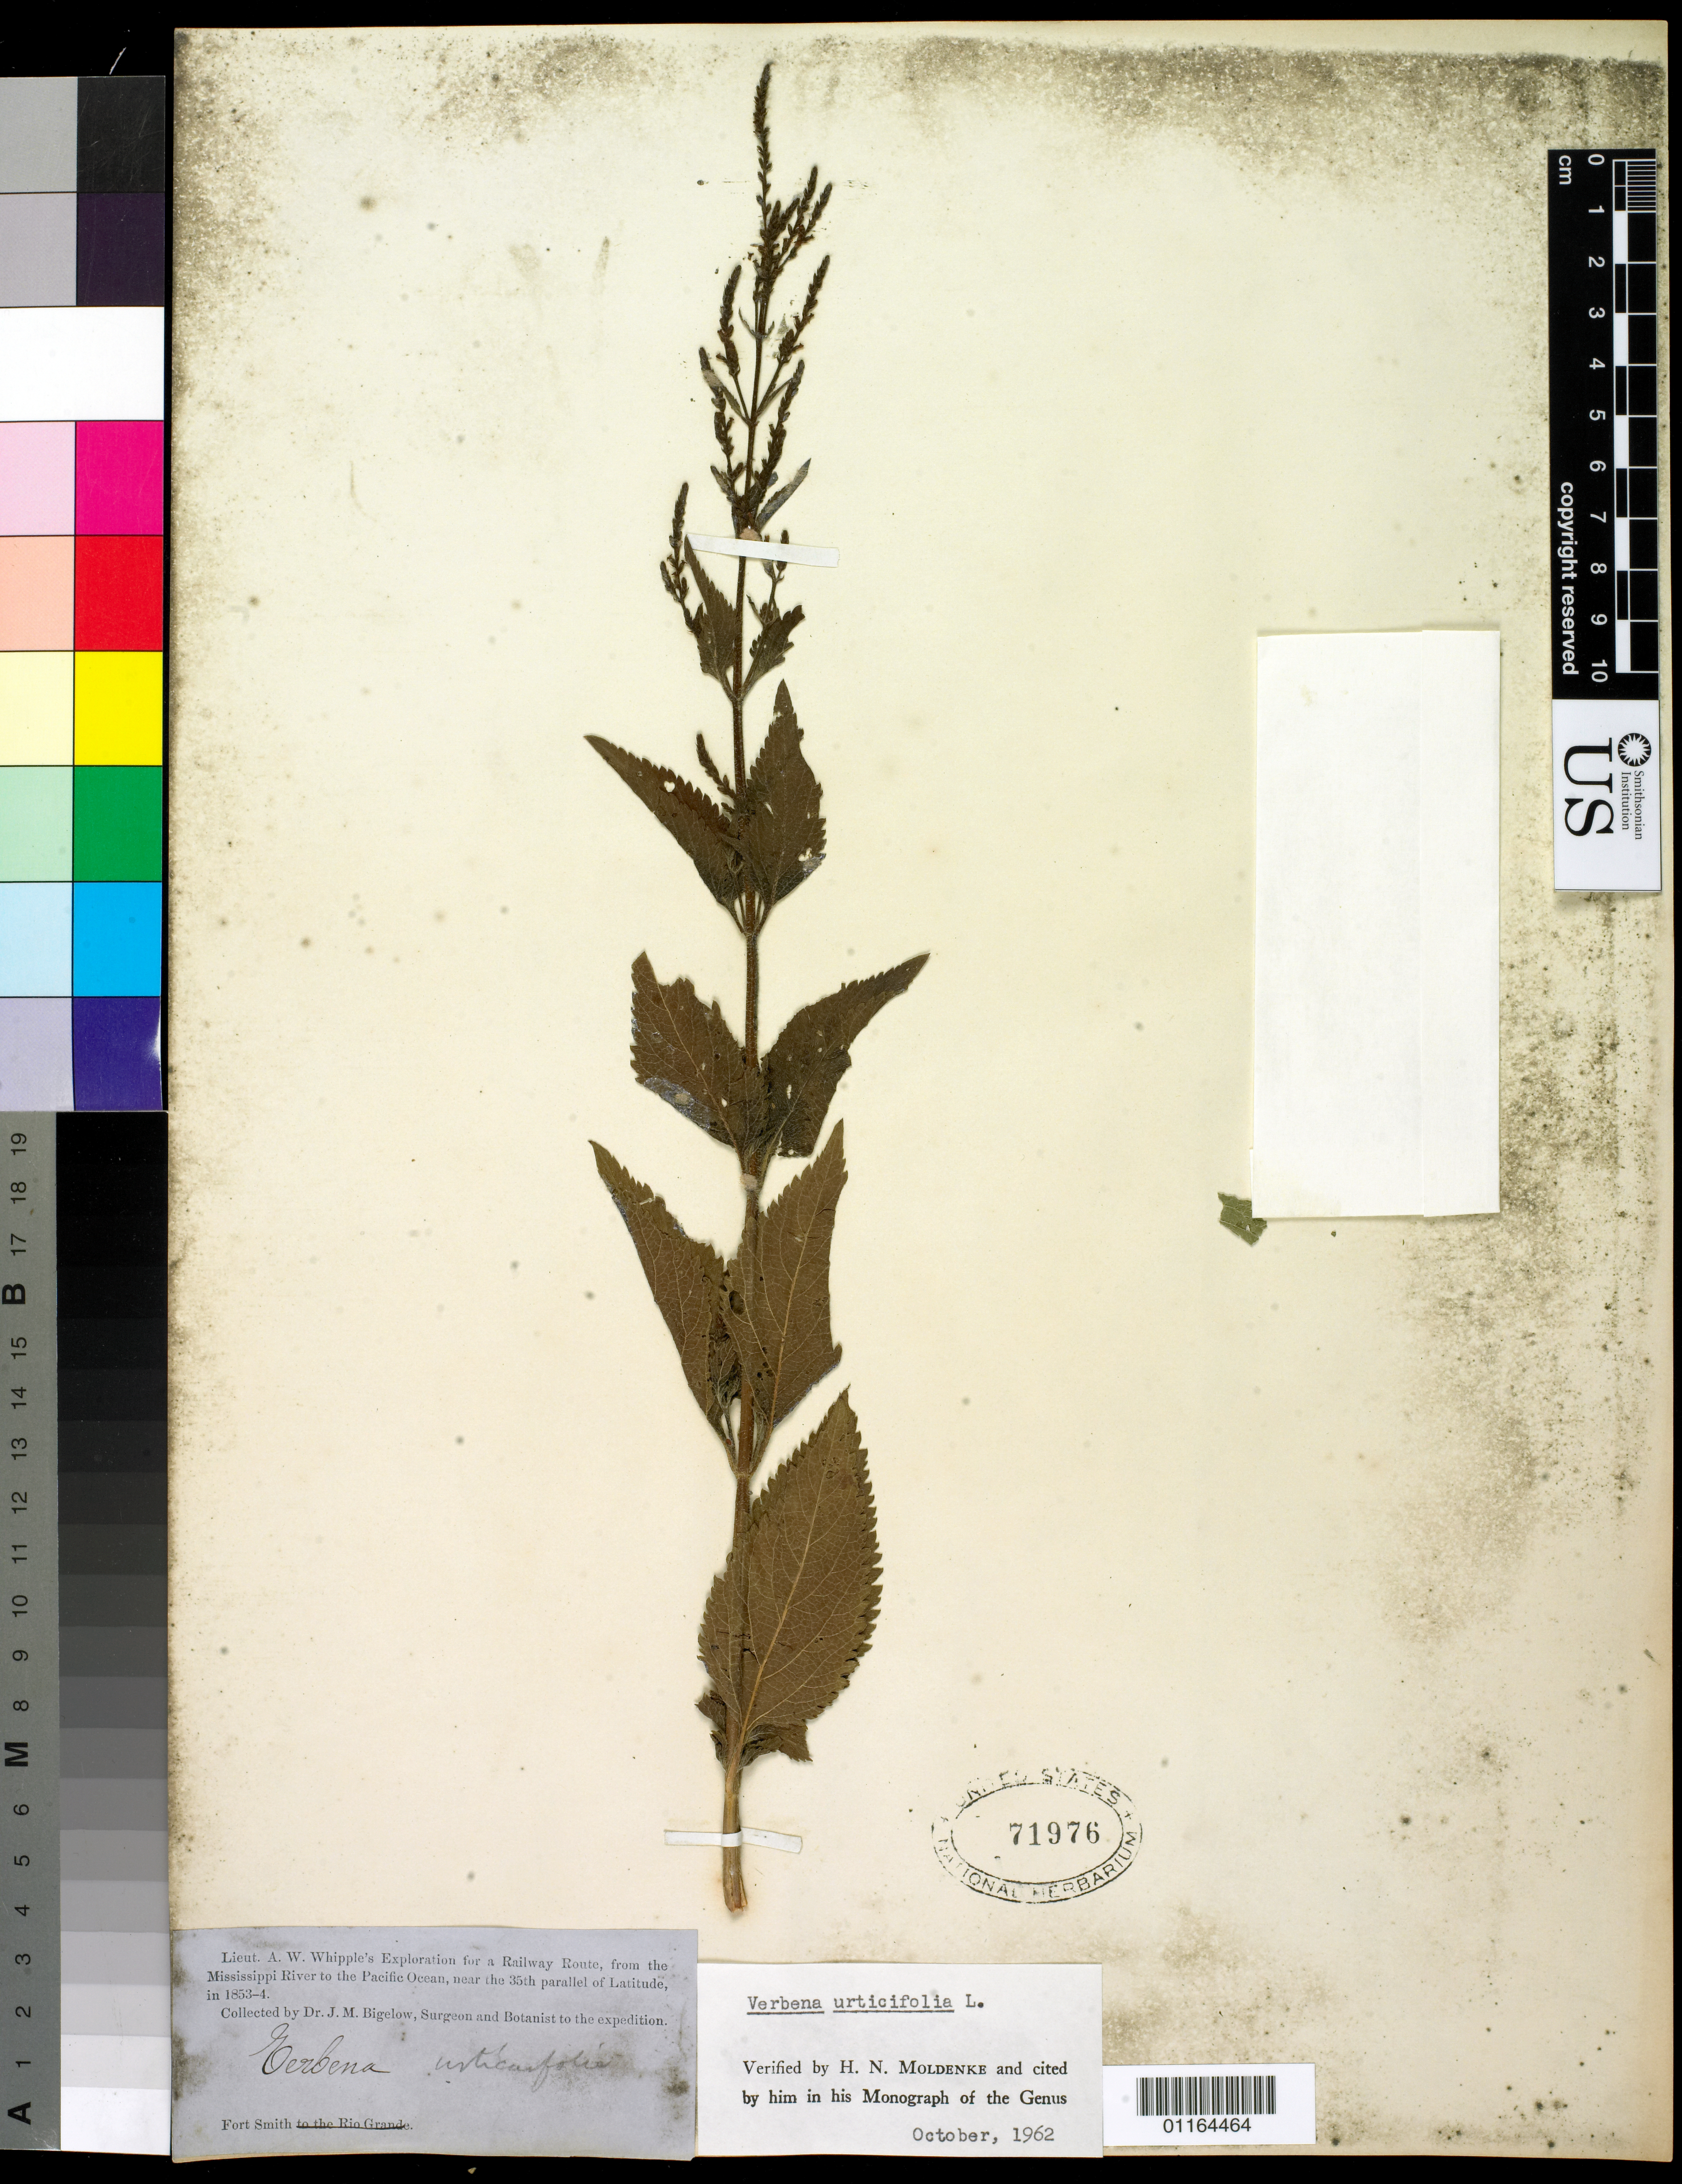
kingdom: Plantae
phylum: Tracheophyta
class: Magnoliopsida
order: Lamiales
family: Verbenaceae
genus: Verbena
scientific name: Verbena urticifolia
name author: L.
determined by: Moldenke, H. N.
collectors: J. M. Bigelow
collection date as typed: ---1853 to -- --- 1854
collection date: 1853/1854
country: United States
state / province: Arkansas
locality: Fort Smith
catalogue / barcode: US 71976